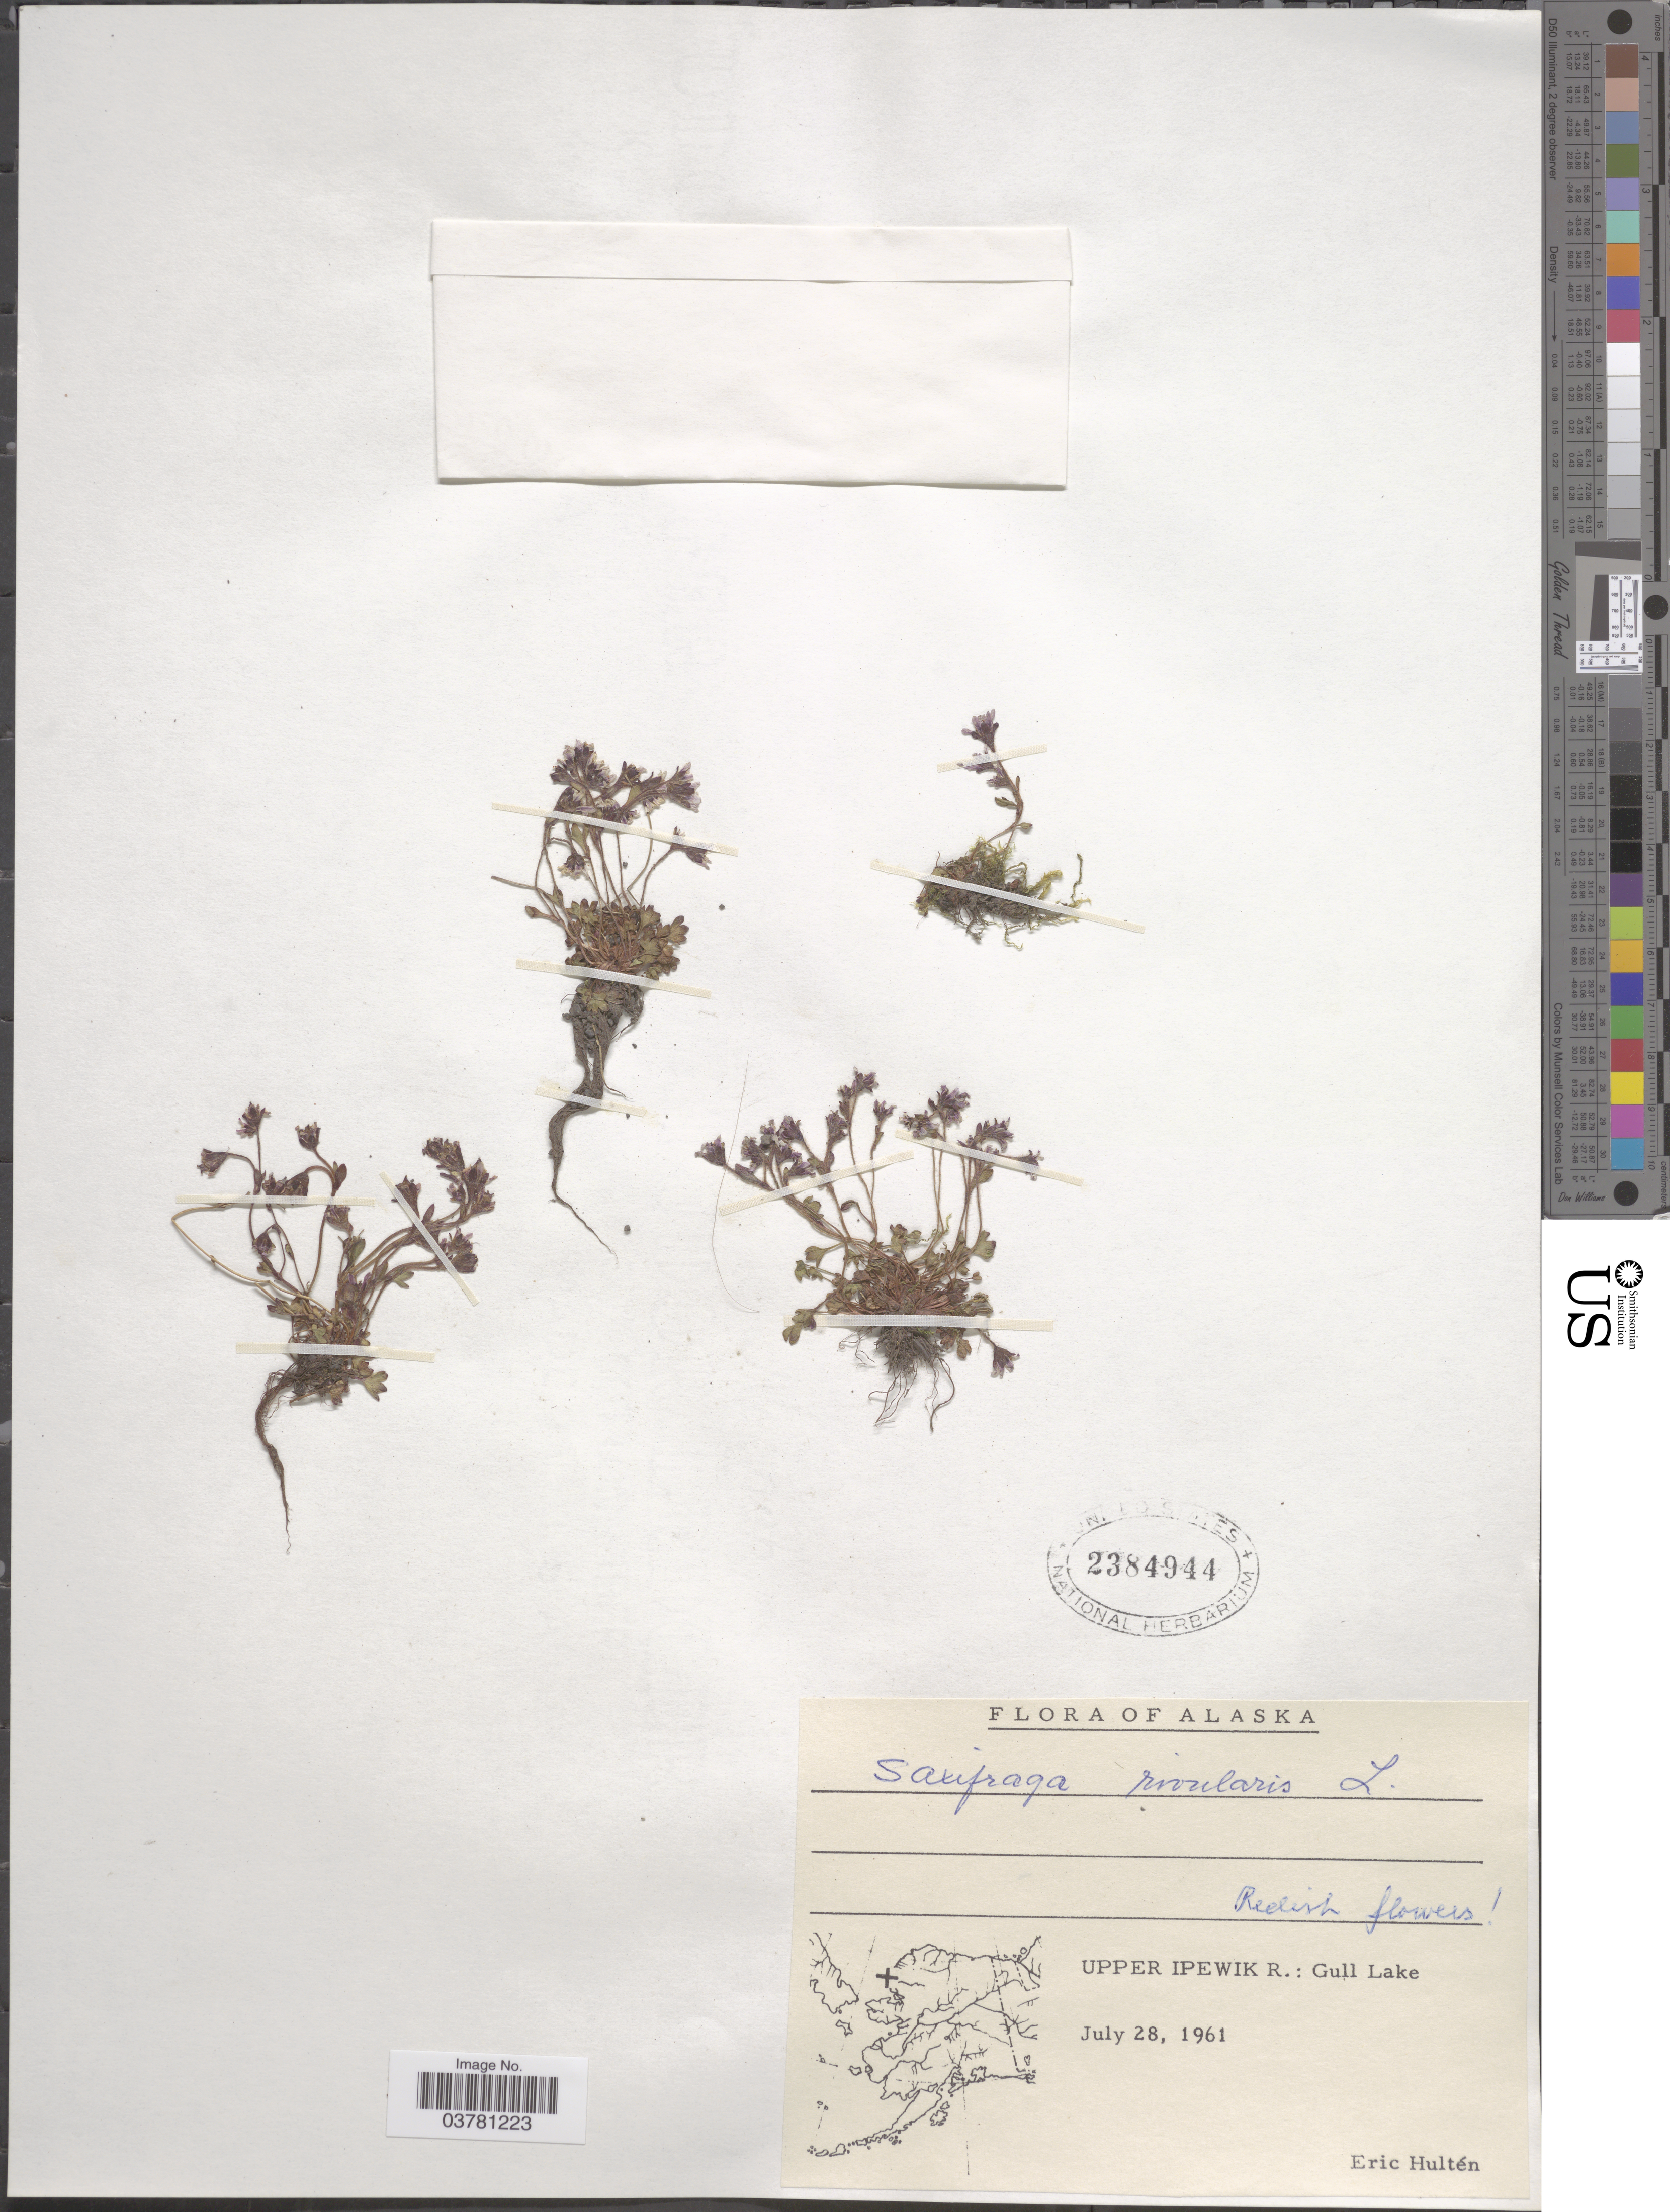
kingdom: Plantae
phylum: Tracheophyta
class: Magnoliopsida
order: Saxifragales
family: Saxifragaceae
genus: Saxifraga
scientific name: Saxifraga rivularis f. hyperborea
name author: (R. Br.) Hook.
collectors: E. G. Hultén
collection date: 1961-07-28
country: United States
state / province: Alaska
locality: Upper Ipewik R.: Gull Lake.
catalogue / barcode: US 2384944